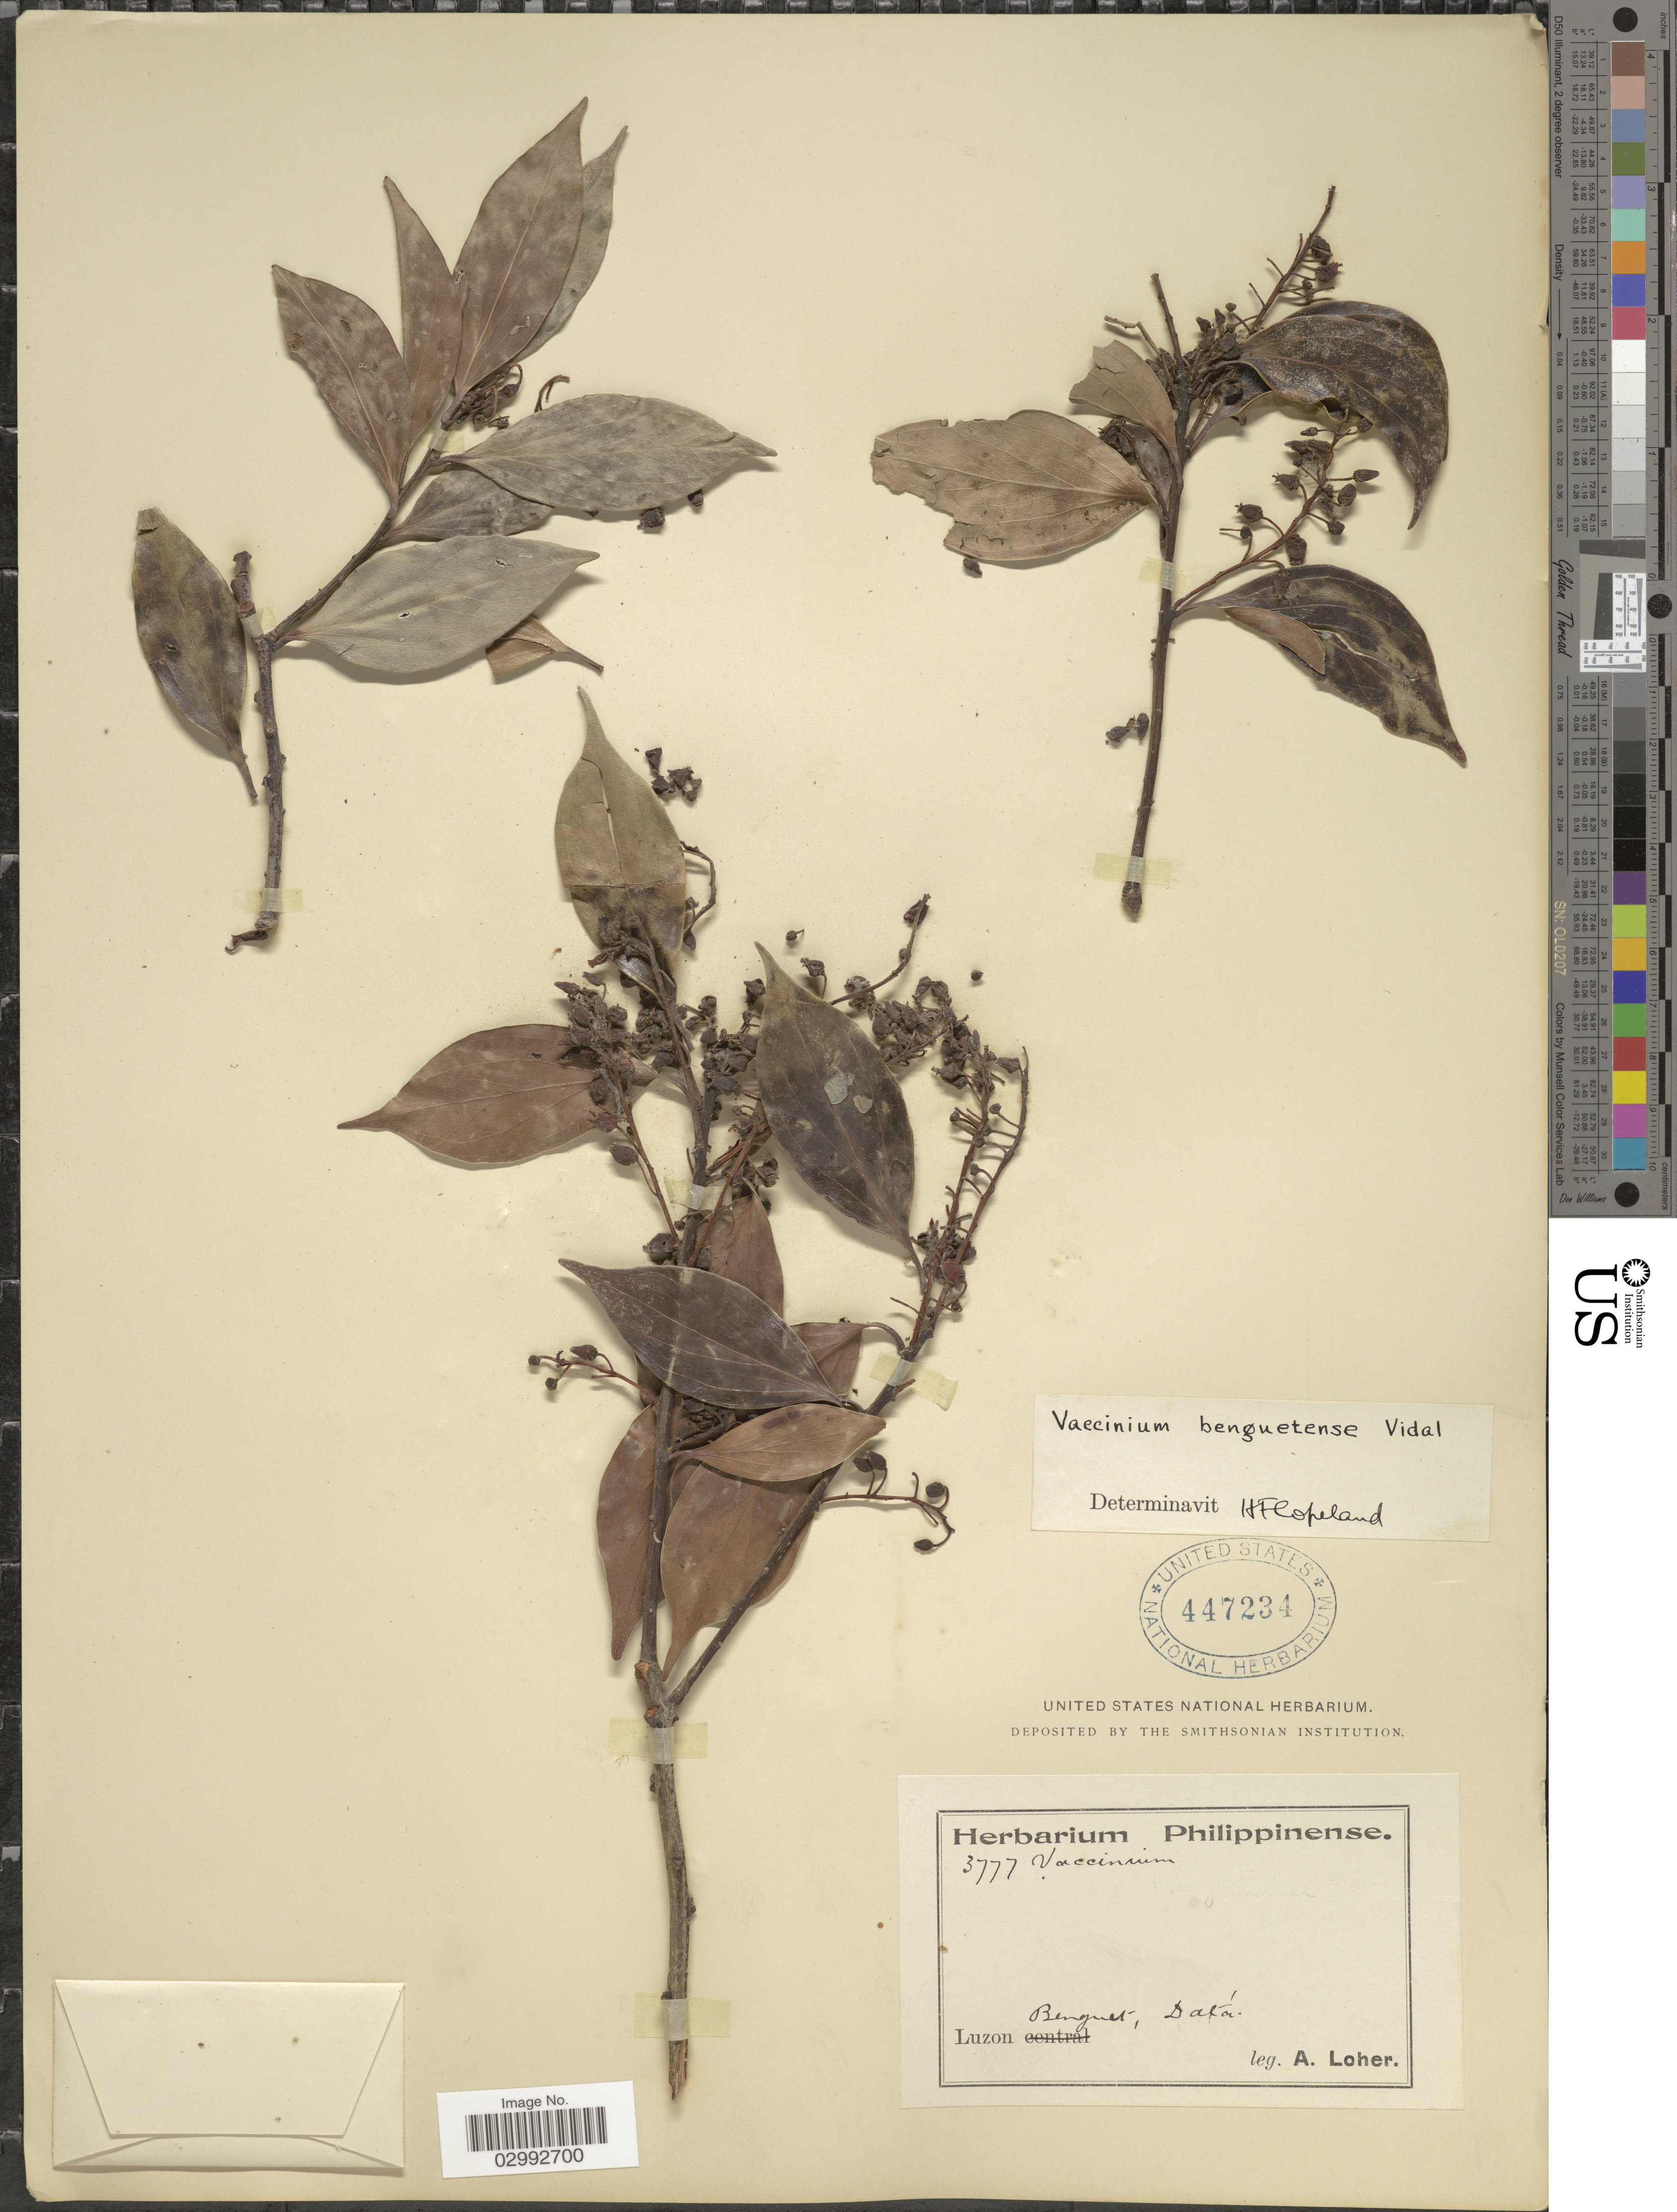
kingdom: Plantae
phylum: Tracheophyta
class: Magnoliopsida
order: Ericales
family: Ericaceae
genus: Vaccinium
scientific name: Vaccinium benguetense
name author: S. Vidal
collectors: A. Loher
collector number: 3777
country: Philippines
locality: Luzon, Benguet, Data.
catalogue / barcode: US 447234